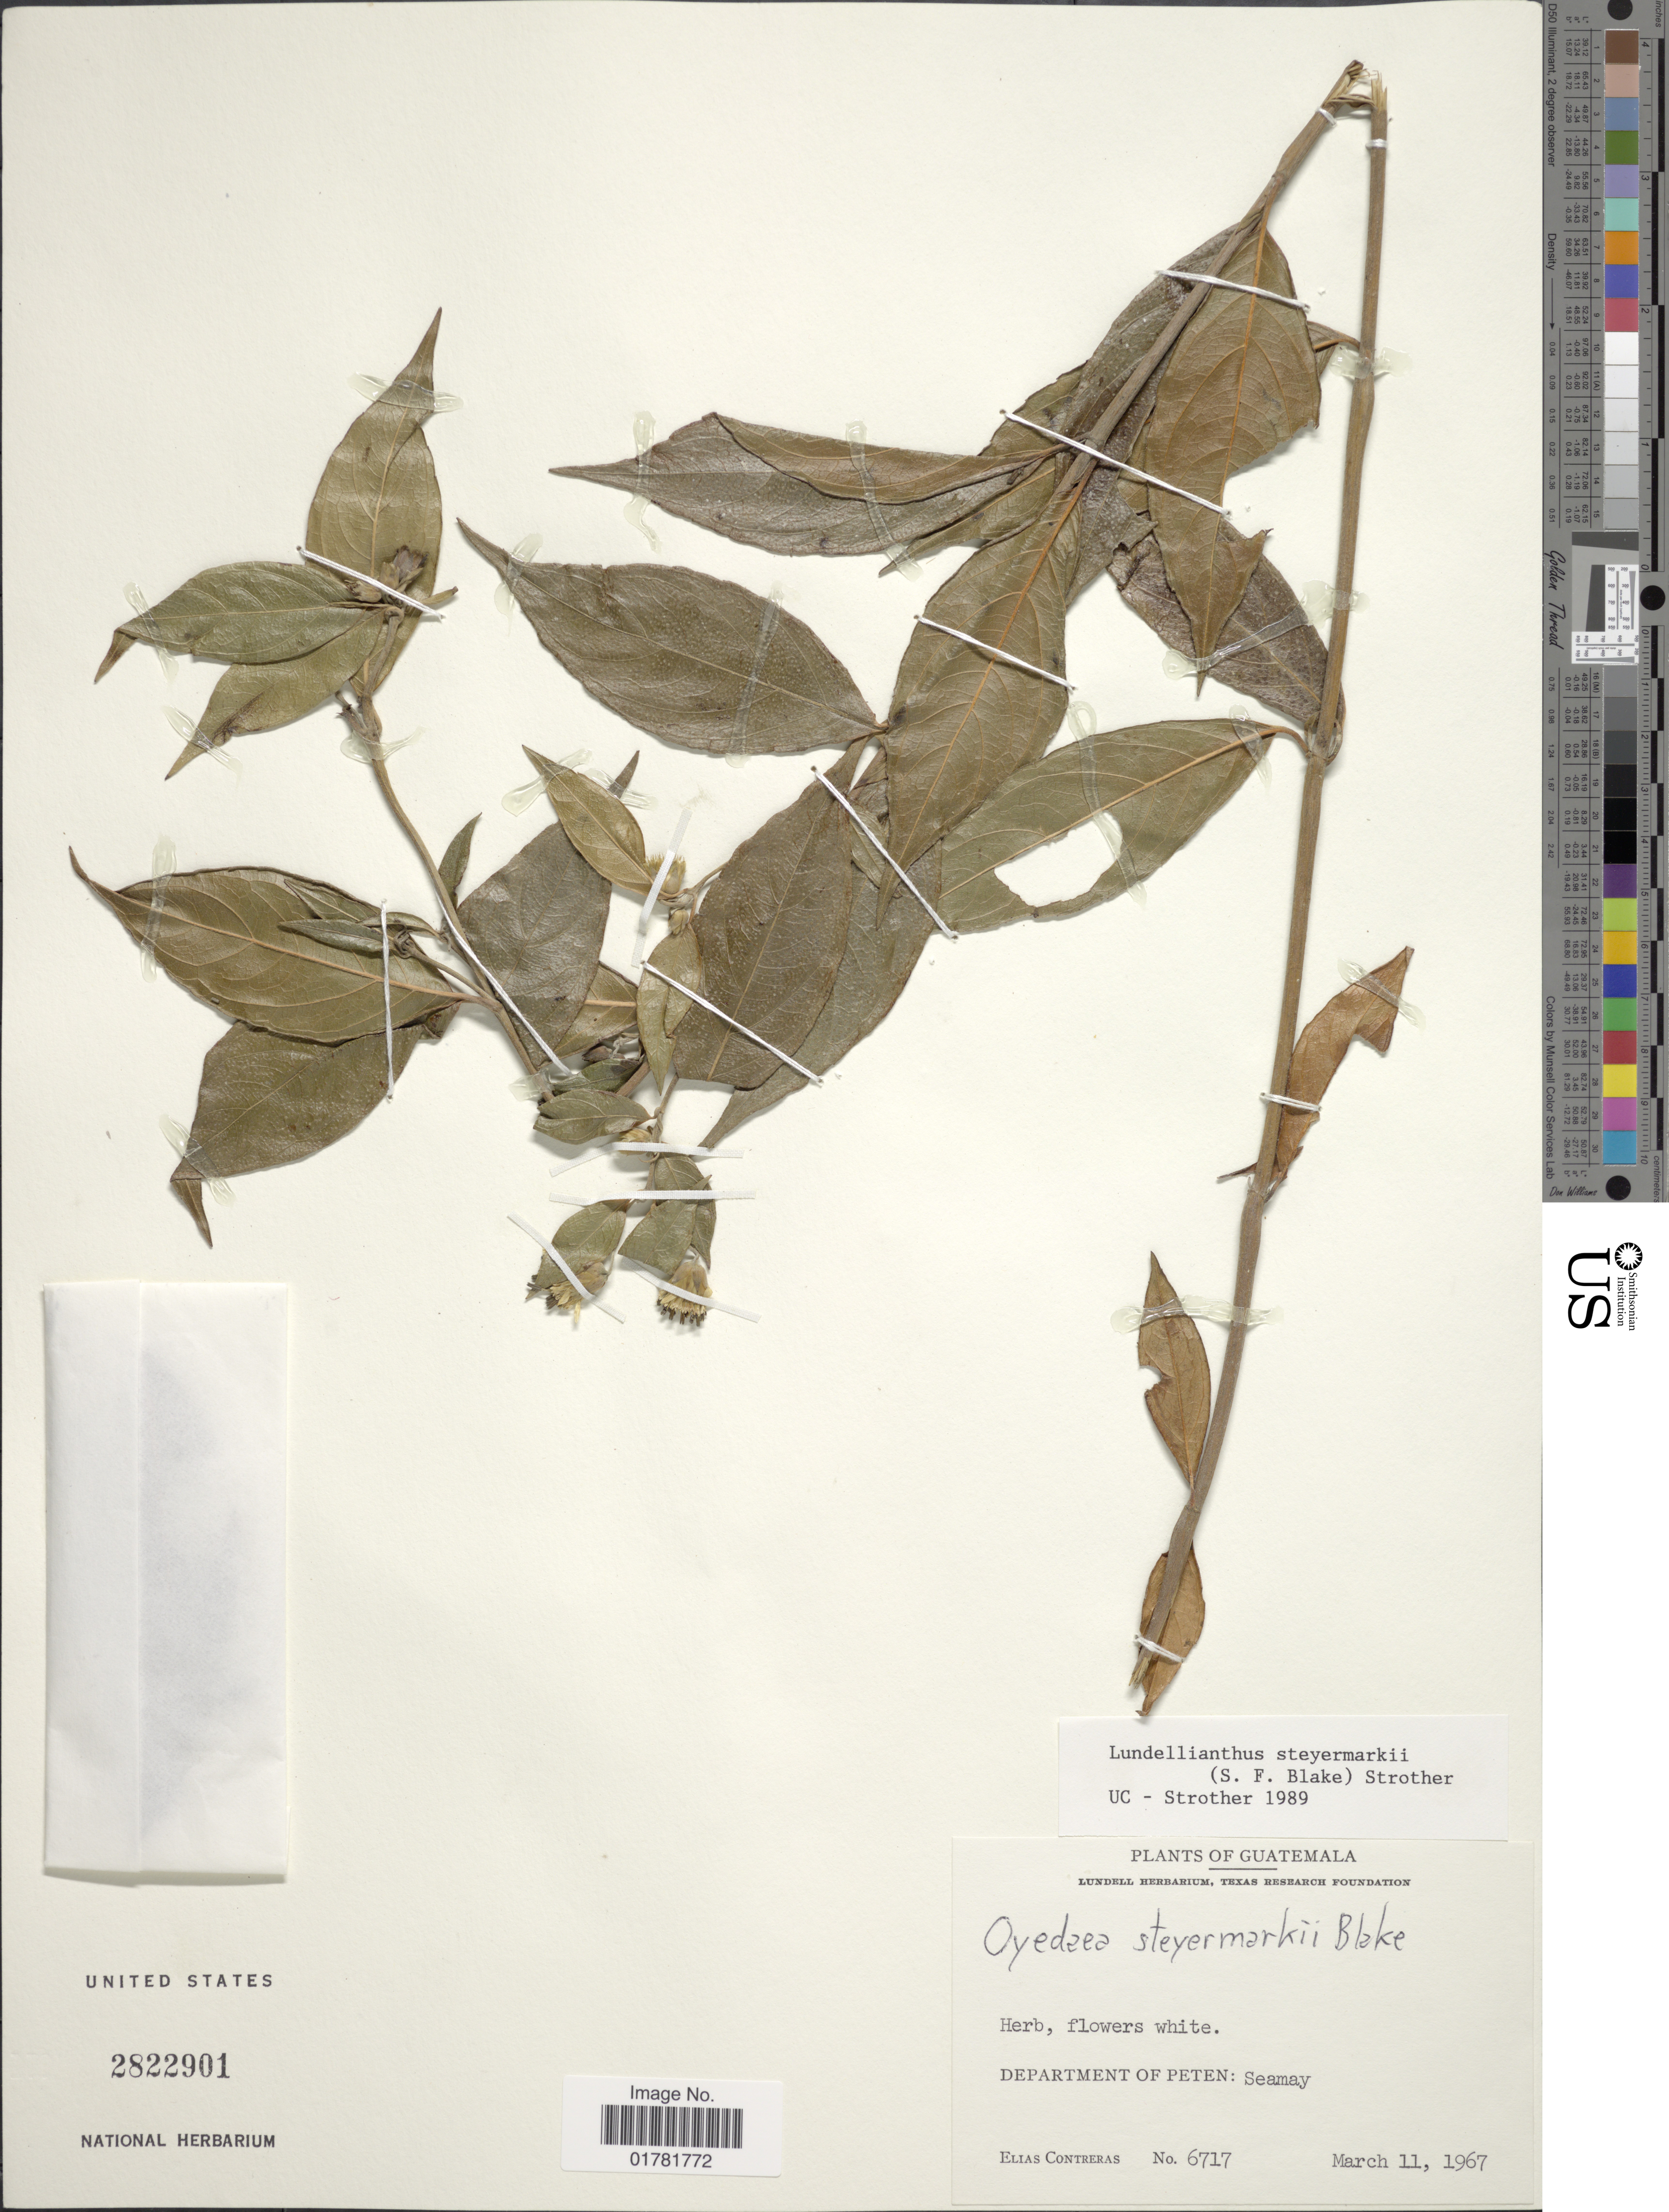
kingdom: Plantae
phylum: Tracheophyta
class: Magnoliopsida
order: Asterales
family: Asteraceae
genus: Lundellianthus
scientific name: Lundellianthus steyermarkii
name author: S.F. Blake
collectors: E. Contreras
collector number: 6717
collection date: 1967-03-11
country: Guatemala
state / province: El Petén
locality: Department of Peten: Seamay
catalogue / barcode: US 2822901